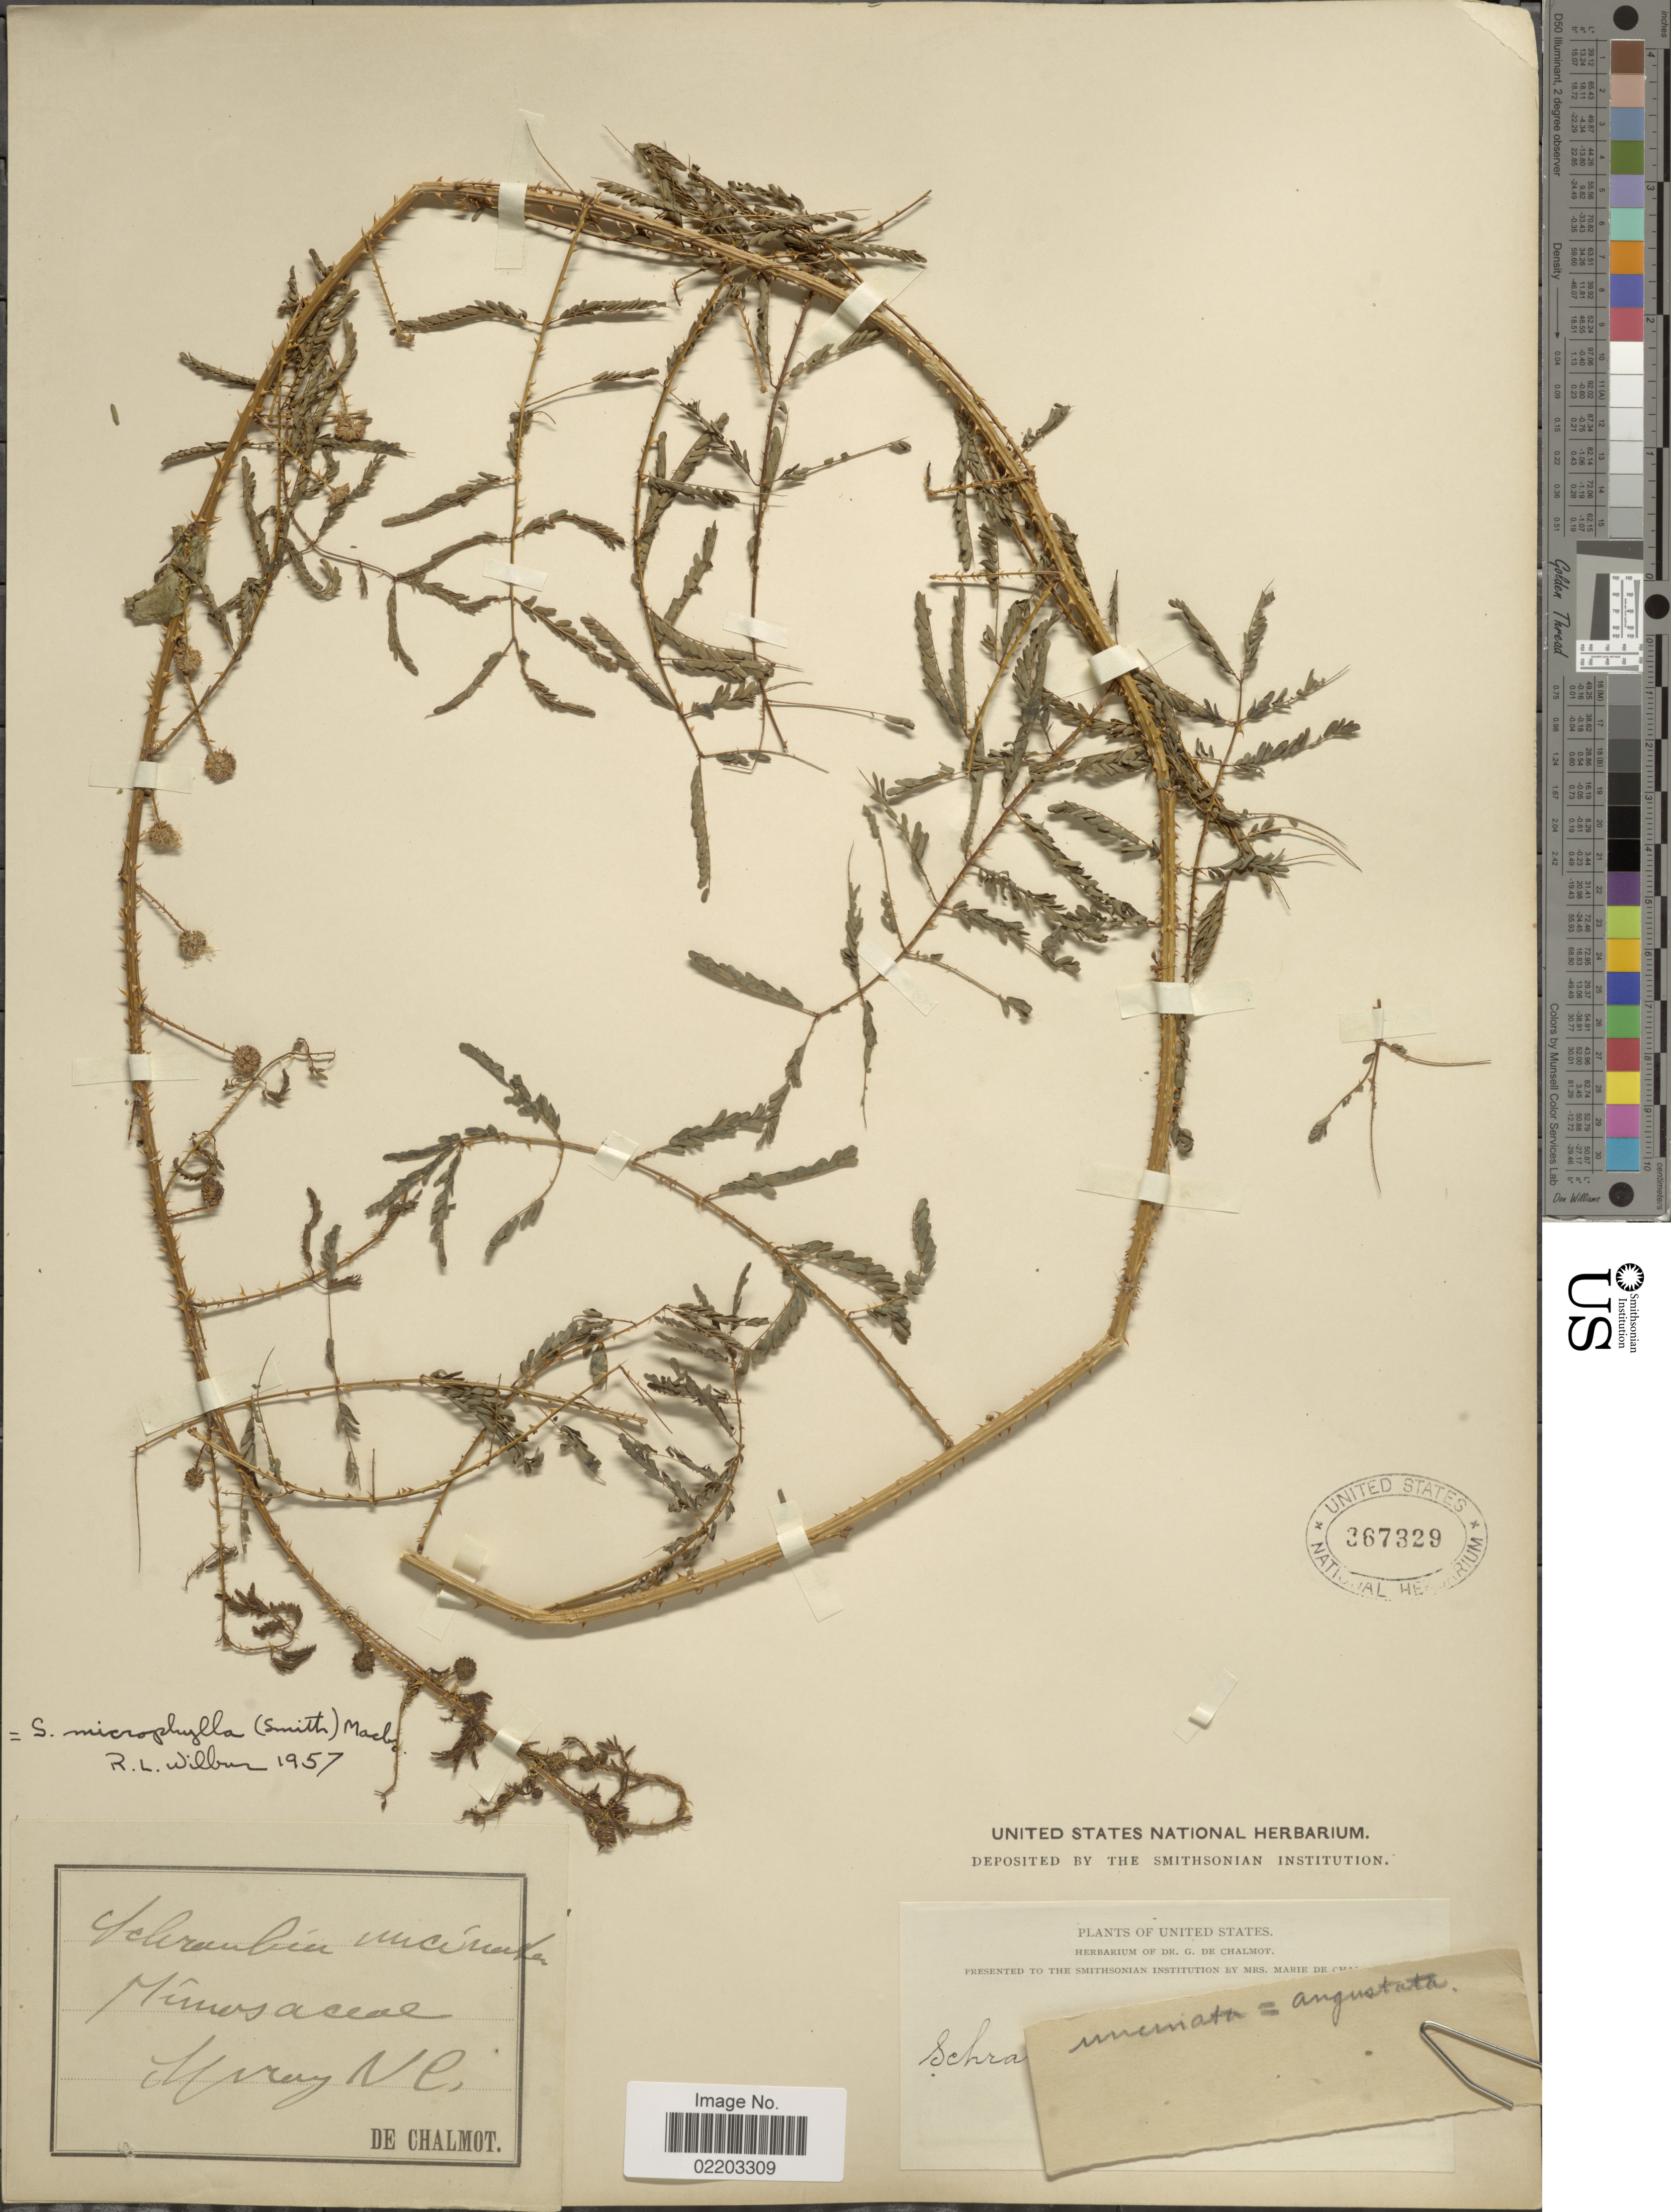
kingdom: Plantae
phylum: Tracheophyta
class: Magnoliopsida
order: Fabales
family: Fabaceae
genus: Mimosa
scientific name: Mimosa microphylla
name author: Dryand.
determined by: Strong, M. T., (US), Smithsonian Institution - National Museum of Natural History (UNITED STATES)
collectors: G. de Chalmot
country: United States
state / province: North Carolina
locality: Spray.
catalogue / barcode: US 367329